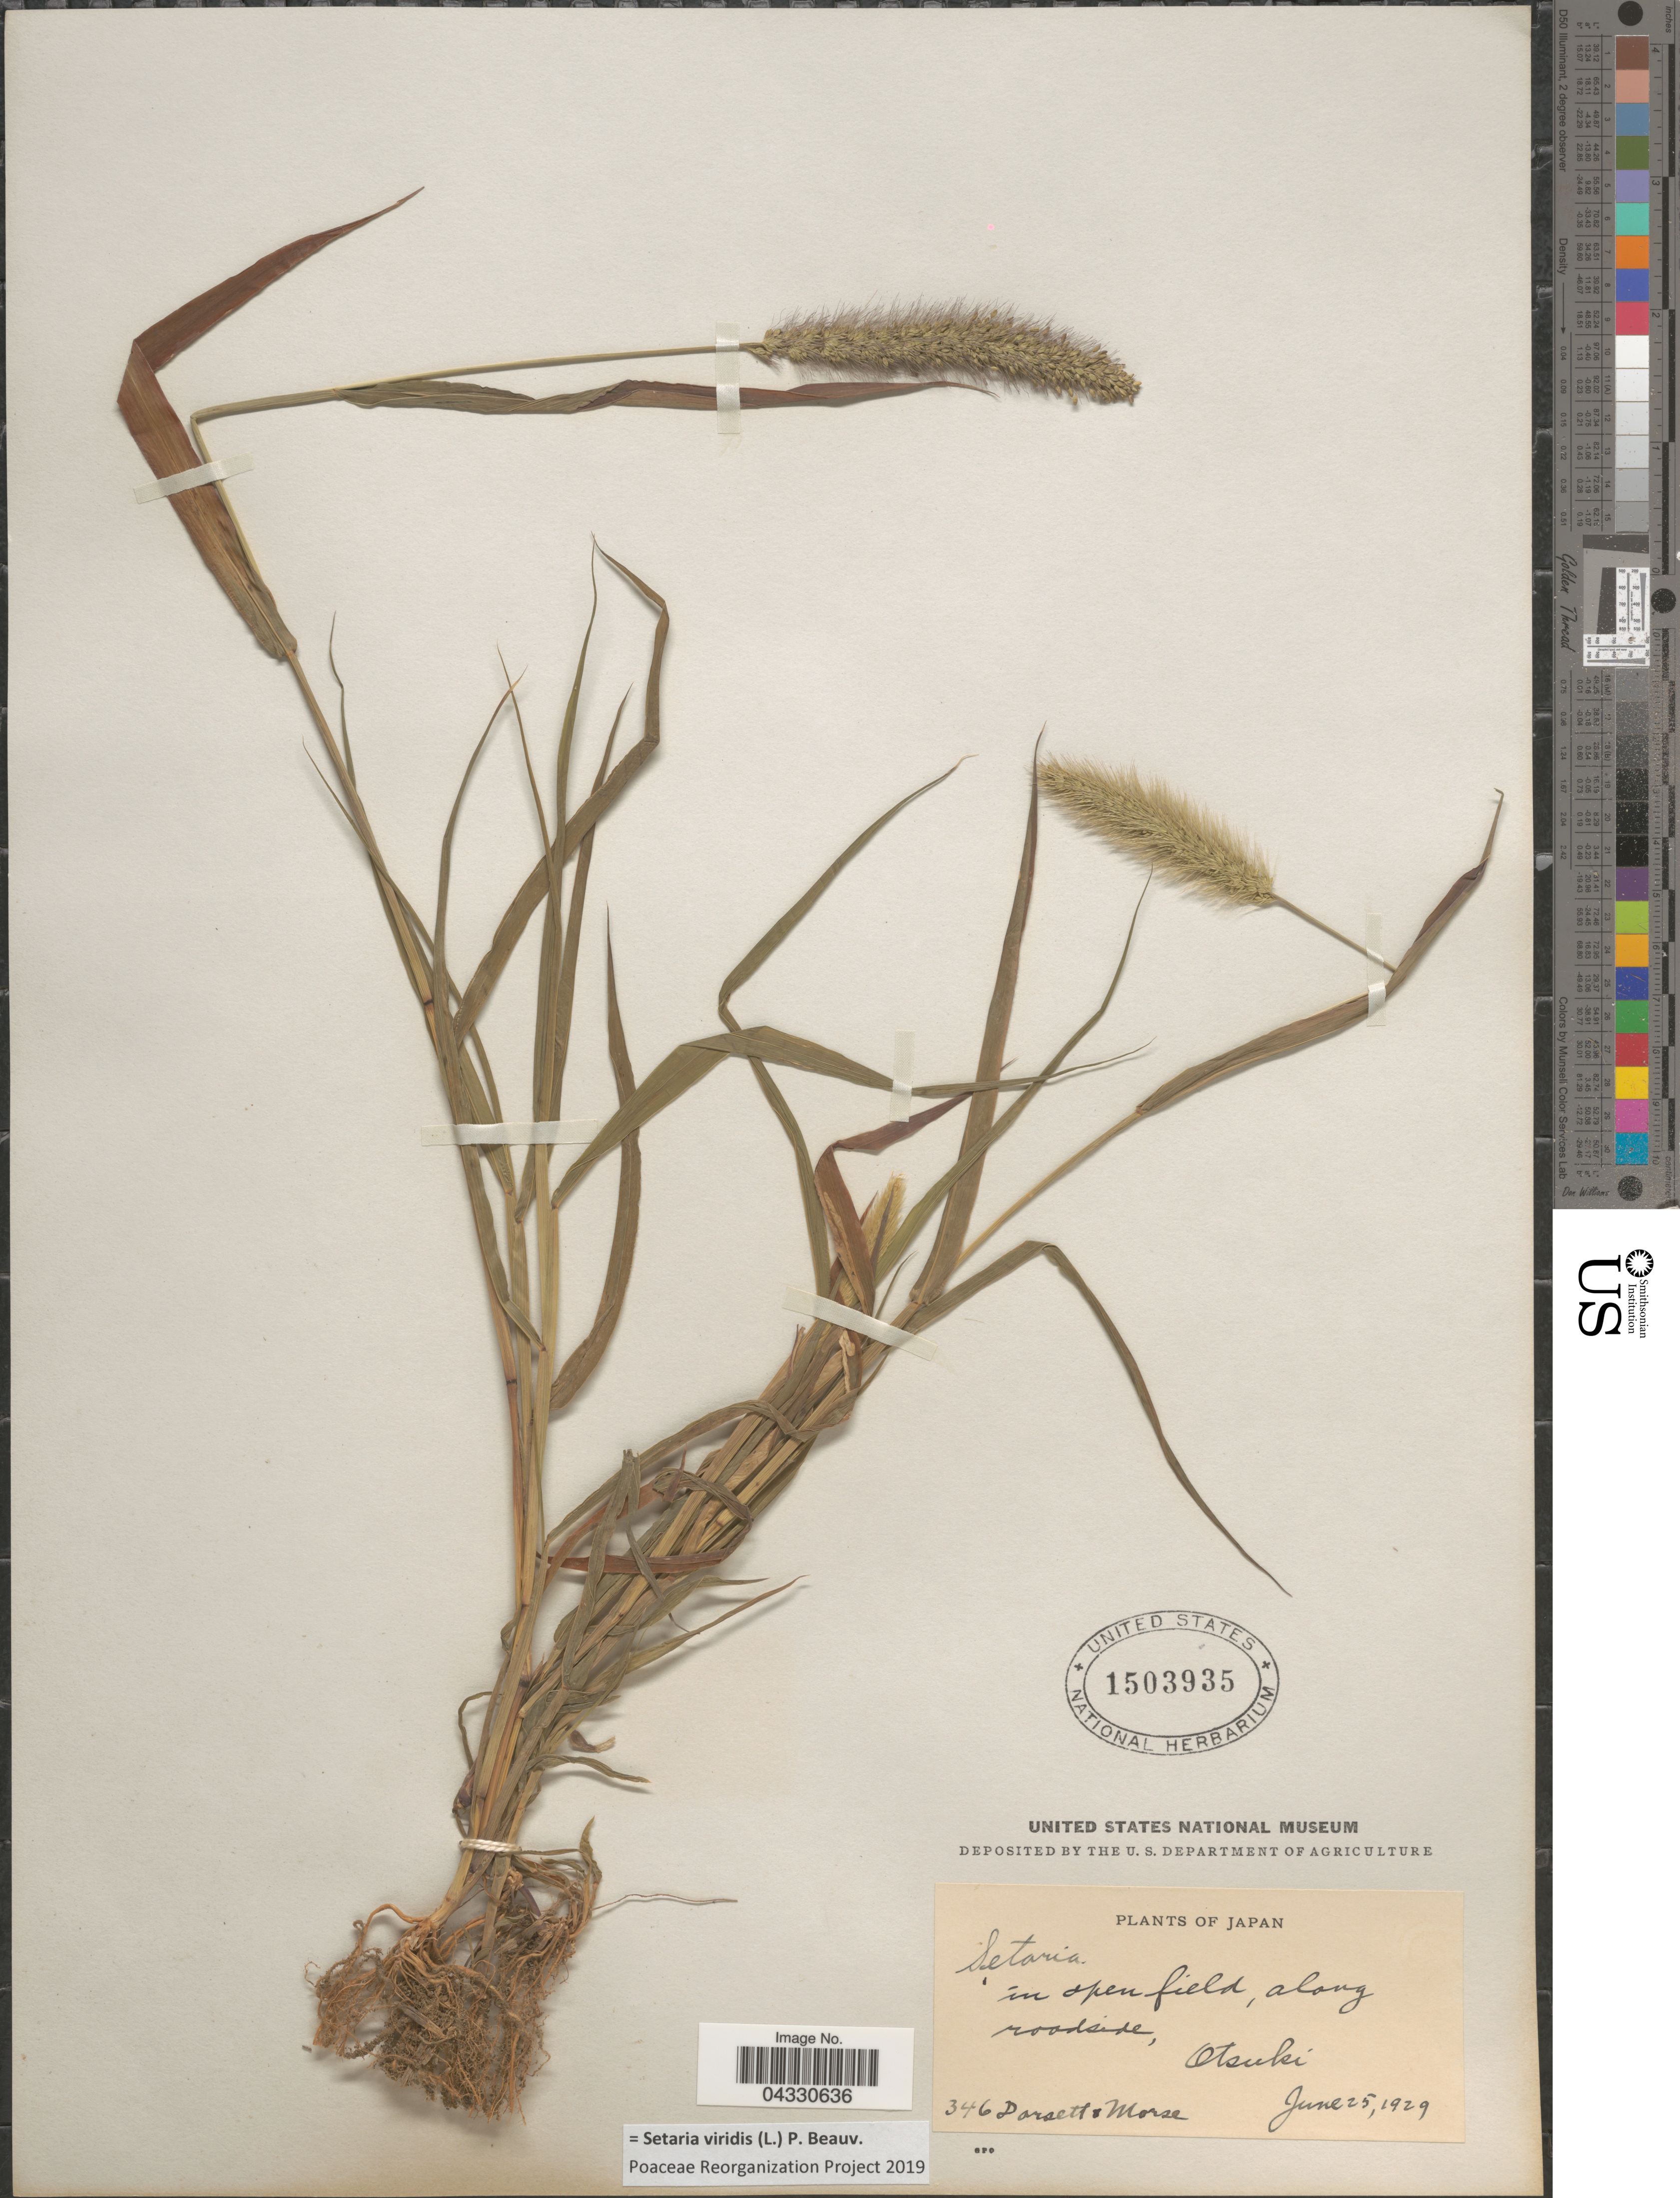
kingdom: Plantae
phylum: Tracheophyta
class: Liliopsida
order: Poales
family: Poaceae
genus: Setaria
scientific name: Setaria viridis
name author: (L.) P. Beauv.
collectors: -- Dorsett & -. Morse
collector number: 346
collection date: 1929-06-25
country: Japan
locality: In open field, along roadside, Otsuki.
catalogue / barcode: US 1503935